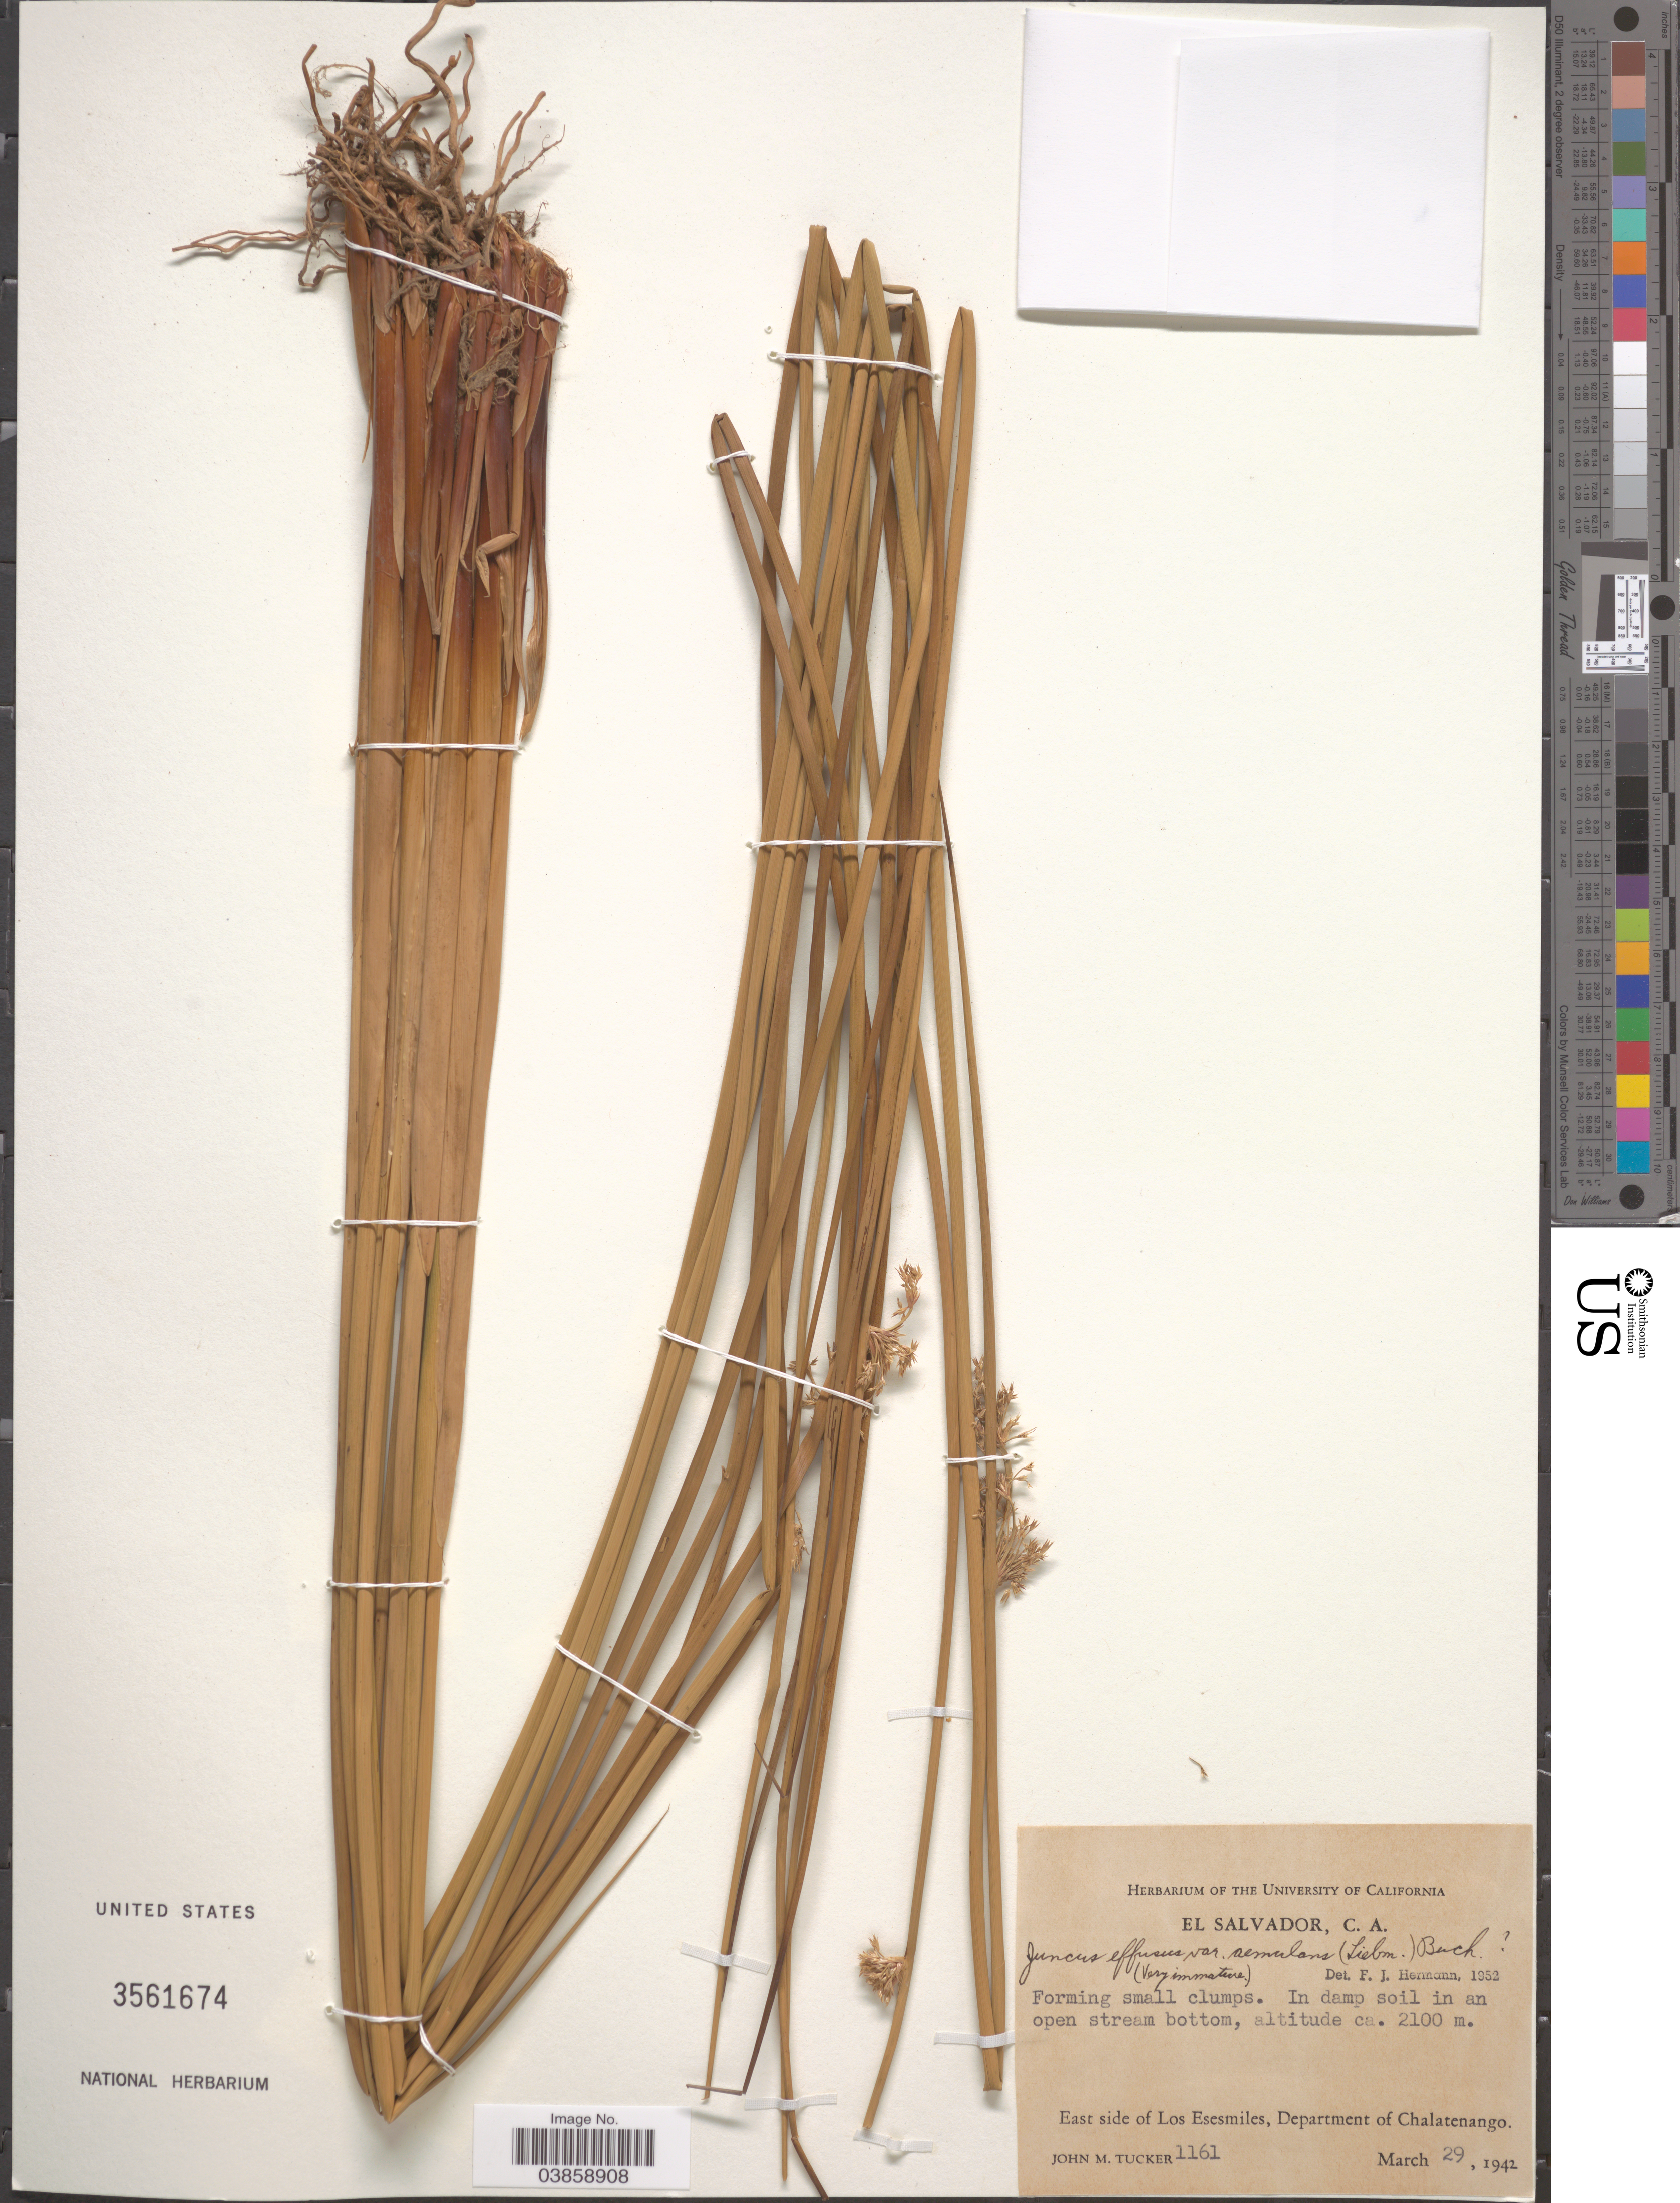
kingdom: Plantae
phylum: Tracheophyta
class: Liliopsida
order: Poales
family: Juncaceae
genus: Juncus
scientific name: Juncus effusus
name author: L.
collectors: J. M. Tucker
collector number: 1161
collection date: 1942-03-29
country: El Salvador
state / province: Chalatenango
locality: East side of Los Esesmiles, Department of Chalatenango.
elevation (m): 2100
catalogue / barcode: US 3561674